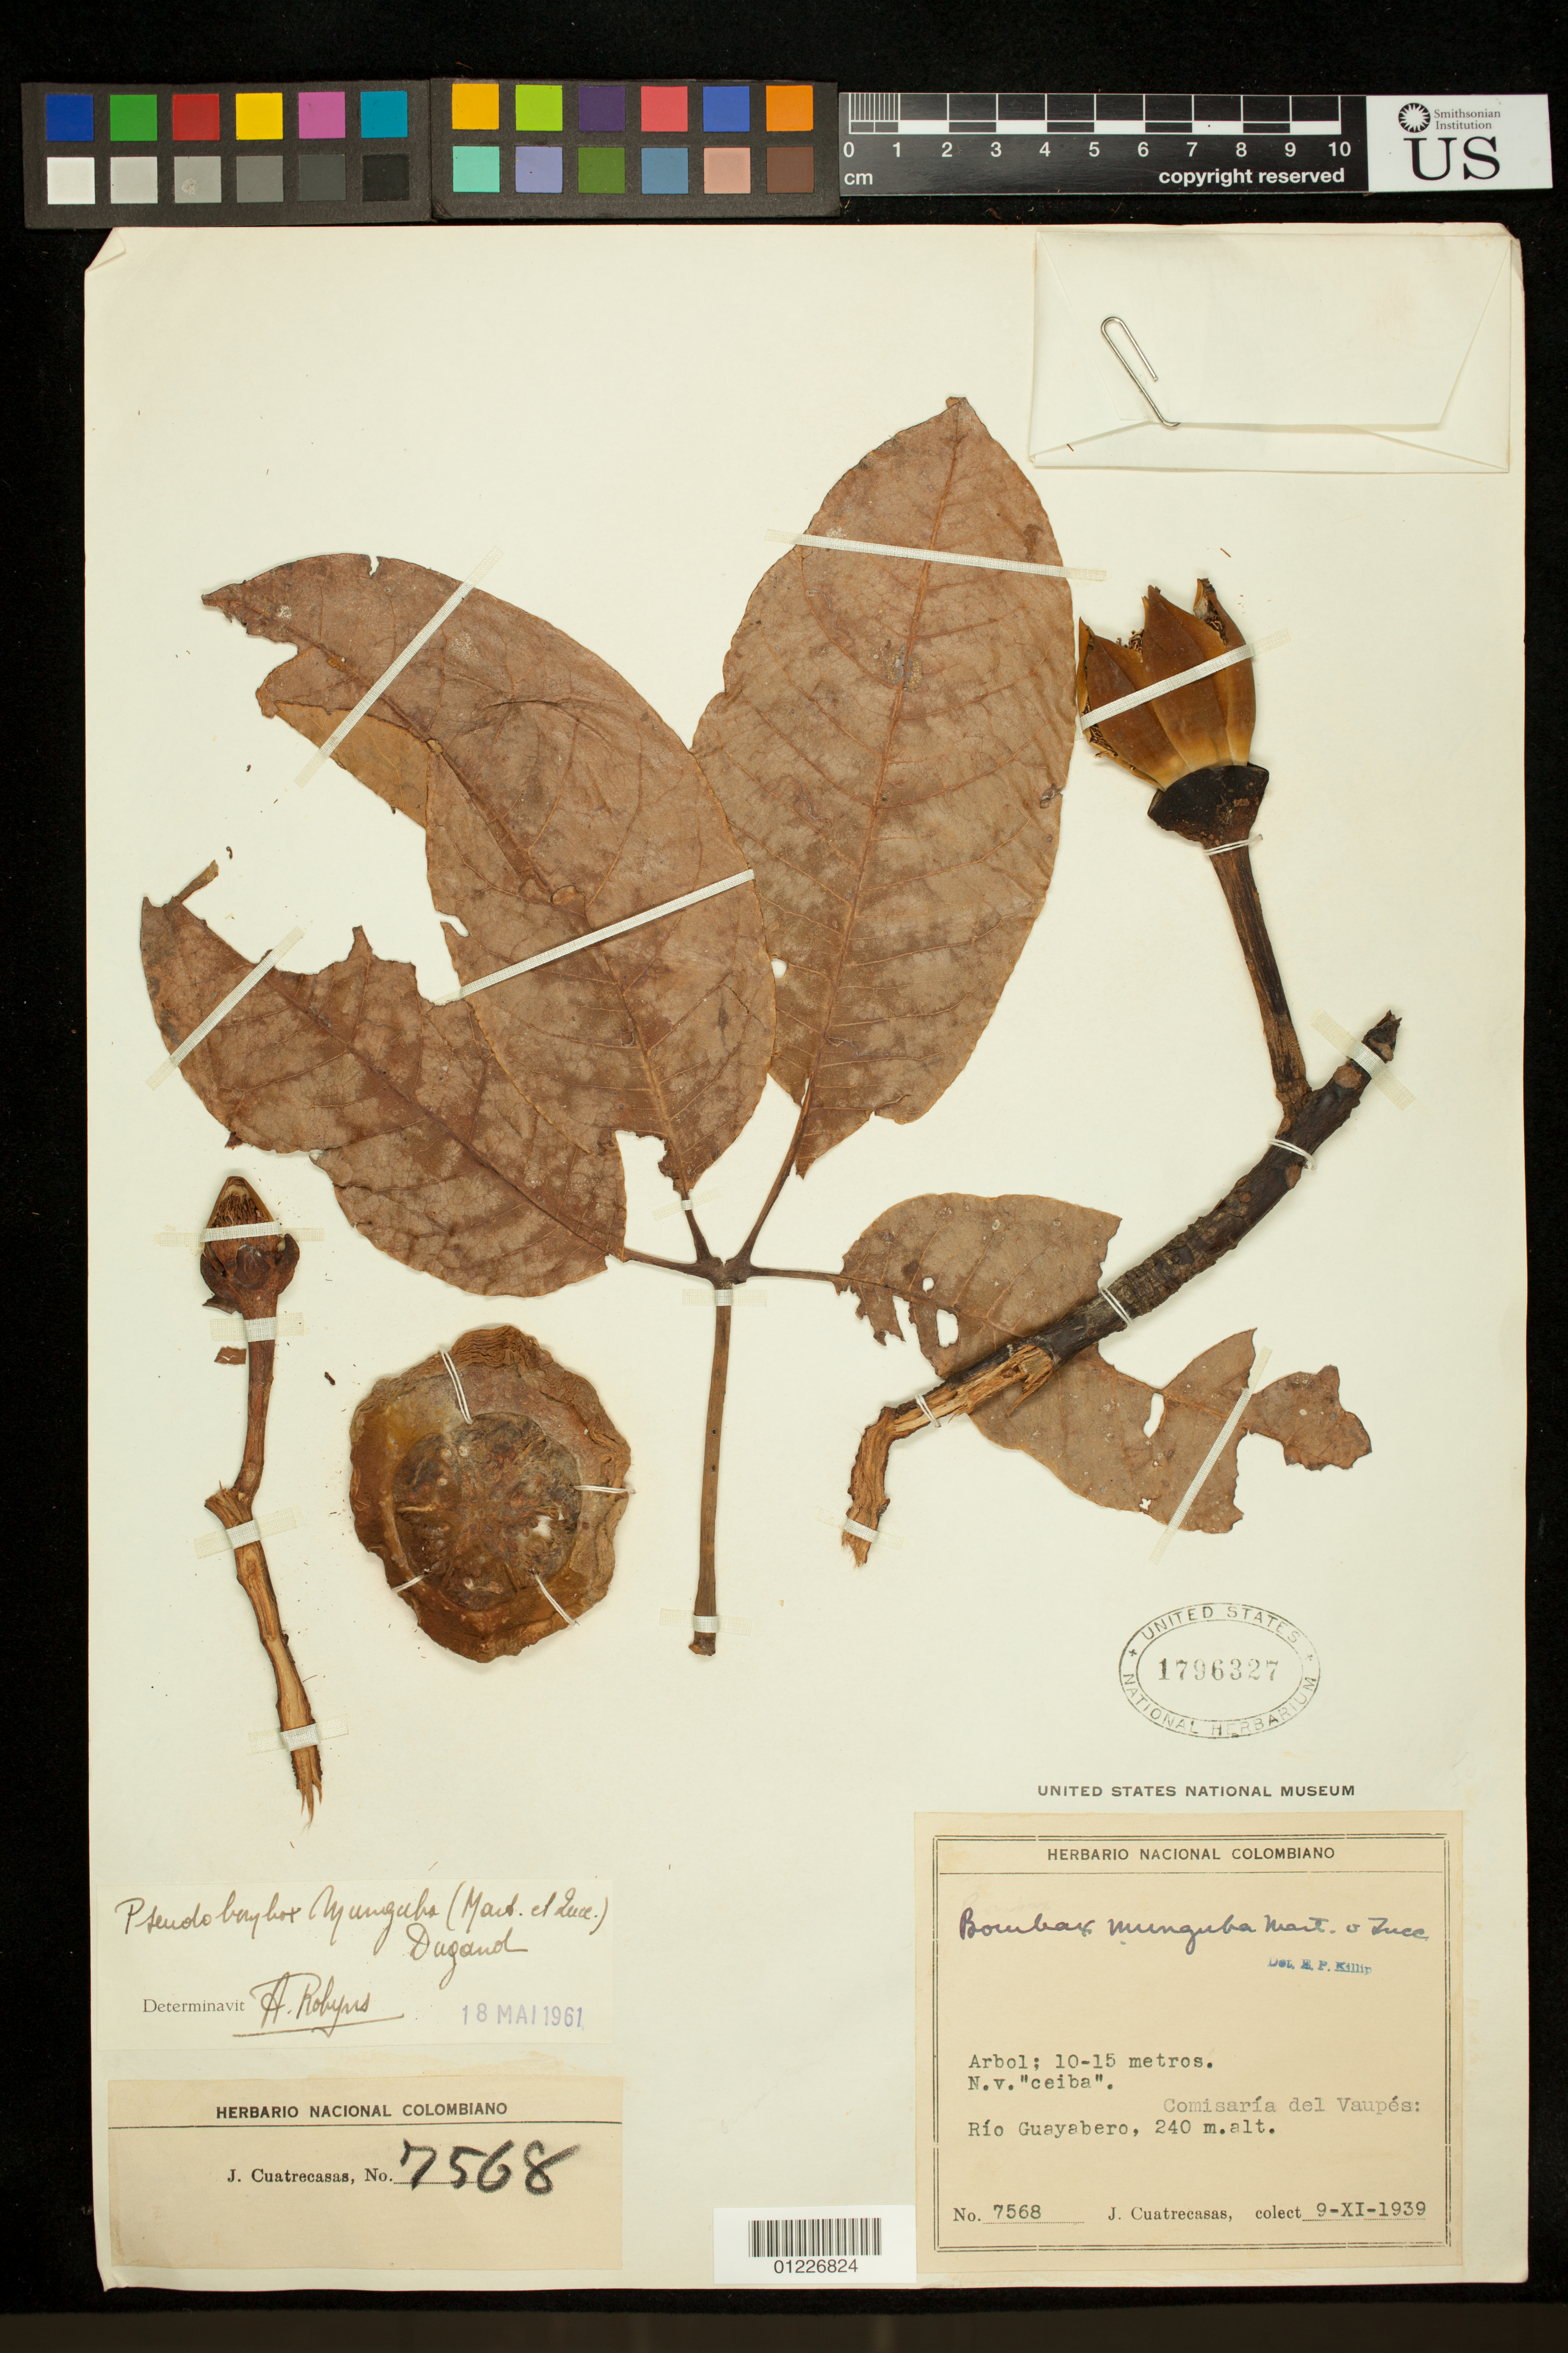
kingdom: Plantae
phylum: Tracheophyta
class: Magnoliopsida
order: Malvales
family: Malvaceae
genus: Pseudobombax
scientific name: Pseudobombax munguba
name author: (Mart. & Zucc.) Dugand G.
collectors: J. Cuatrecasas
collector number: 7568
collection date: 1939-11-09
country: Colombia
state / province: Vaupés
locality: Comisaria del Vaupes: Rio Guayabero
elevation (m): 240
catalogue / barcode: US 1796327